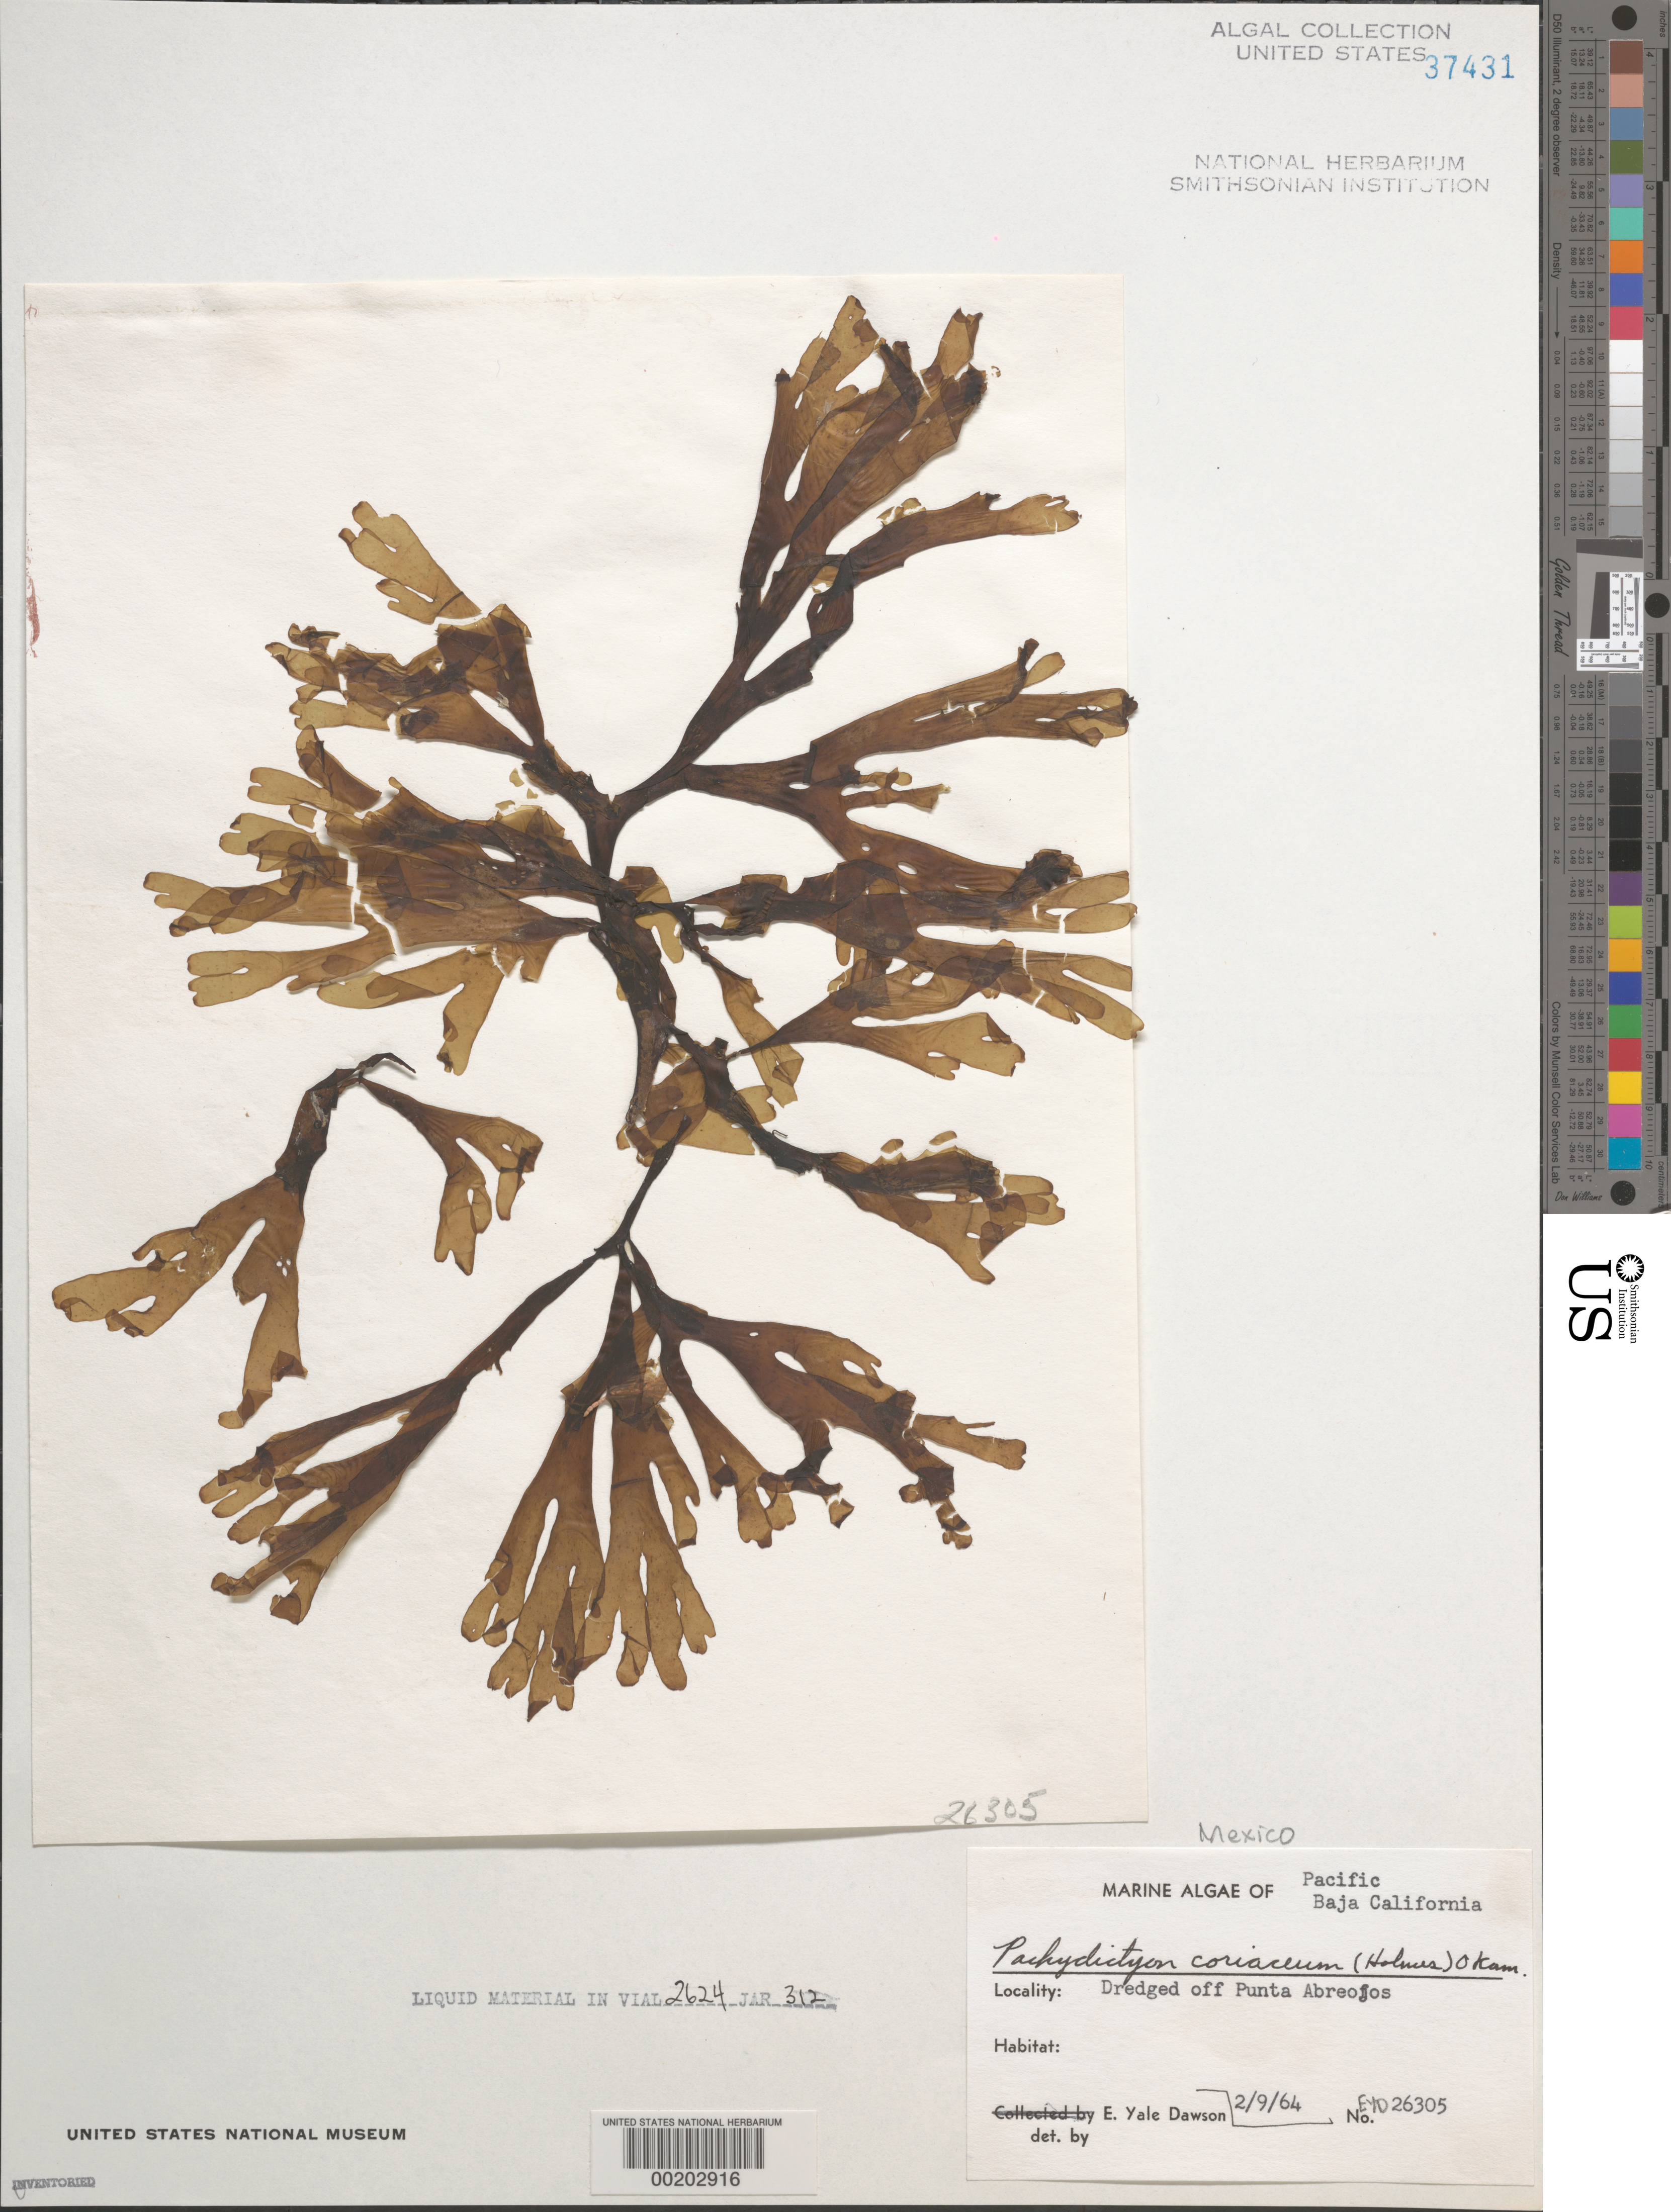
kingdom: Chromista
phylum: Ochrophyta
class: Phaeophyceae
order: Dictyotales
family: Dictyotaceae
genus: Pachydictyon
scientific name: Pachydictyon coriaceum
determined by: Dawson, E. Y.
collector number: EYD 26305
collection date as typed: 09 Feb 1964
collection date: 1964-02-09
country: Mexico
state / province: Baja California Sur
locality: Off Punta Abreojos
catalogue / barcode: US 37431